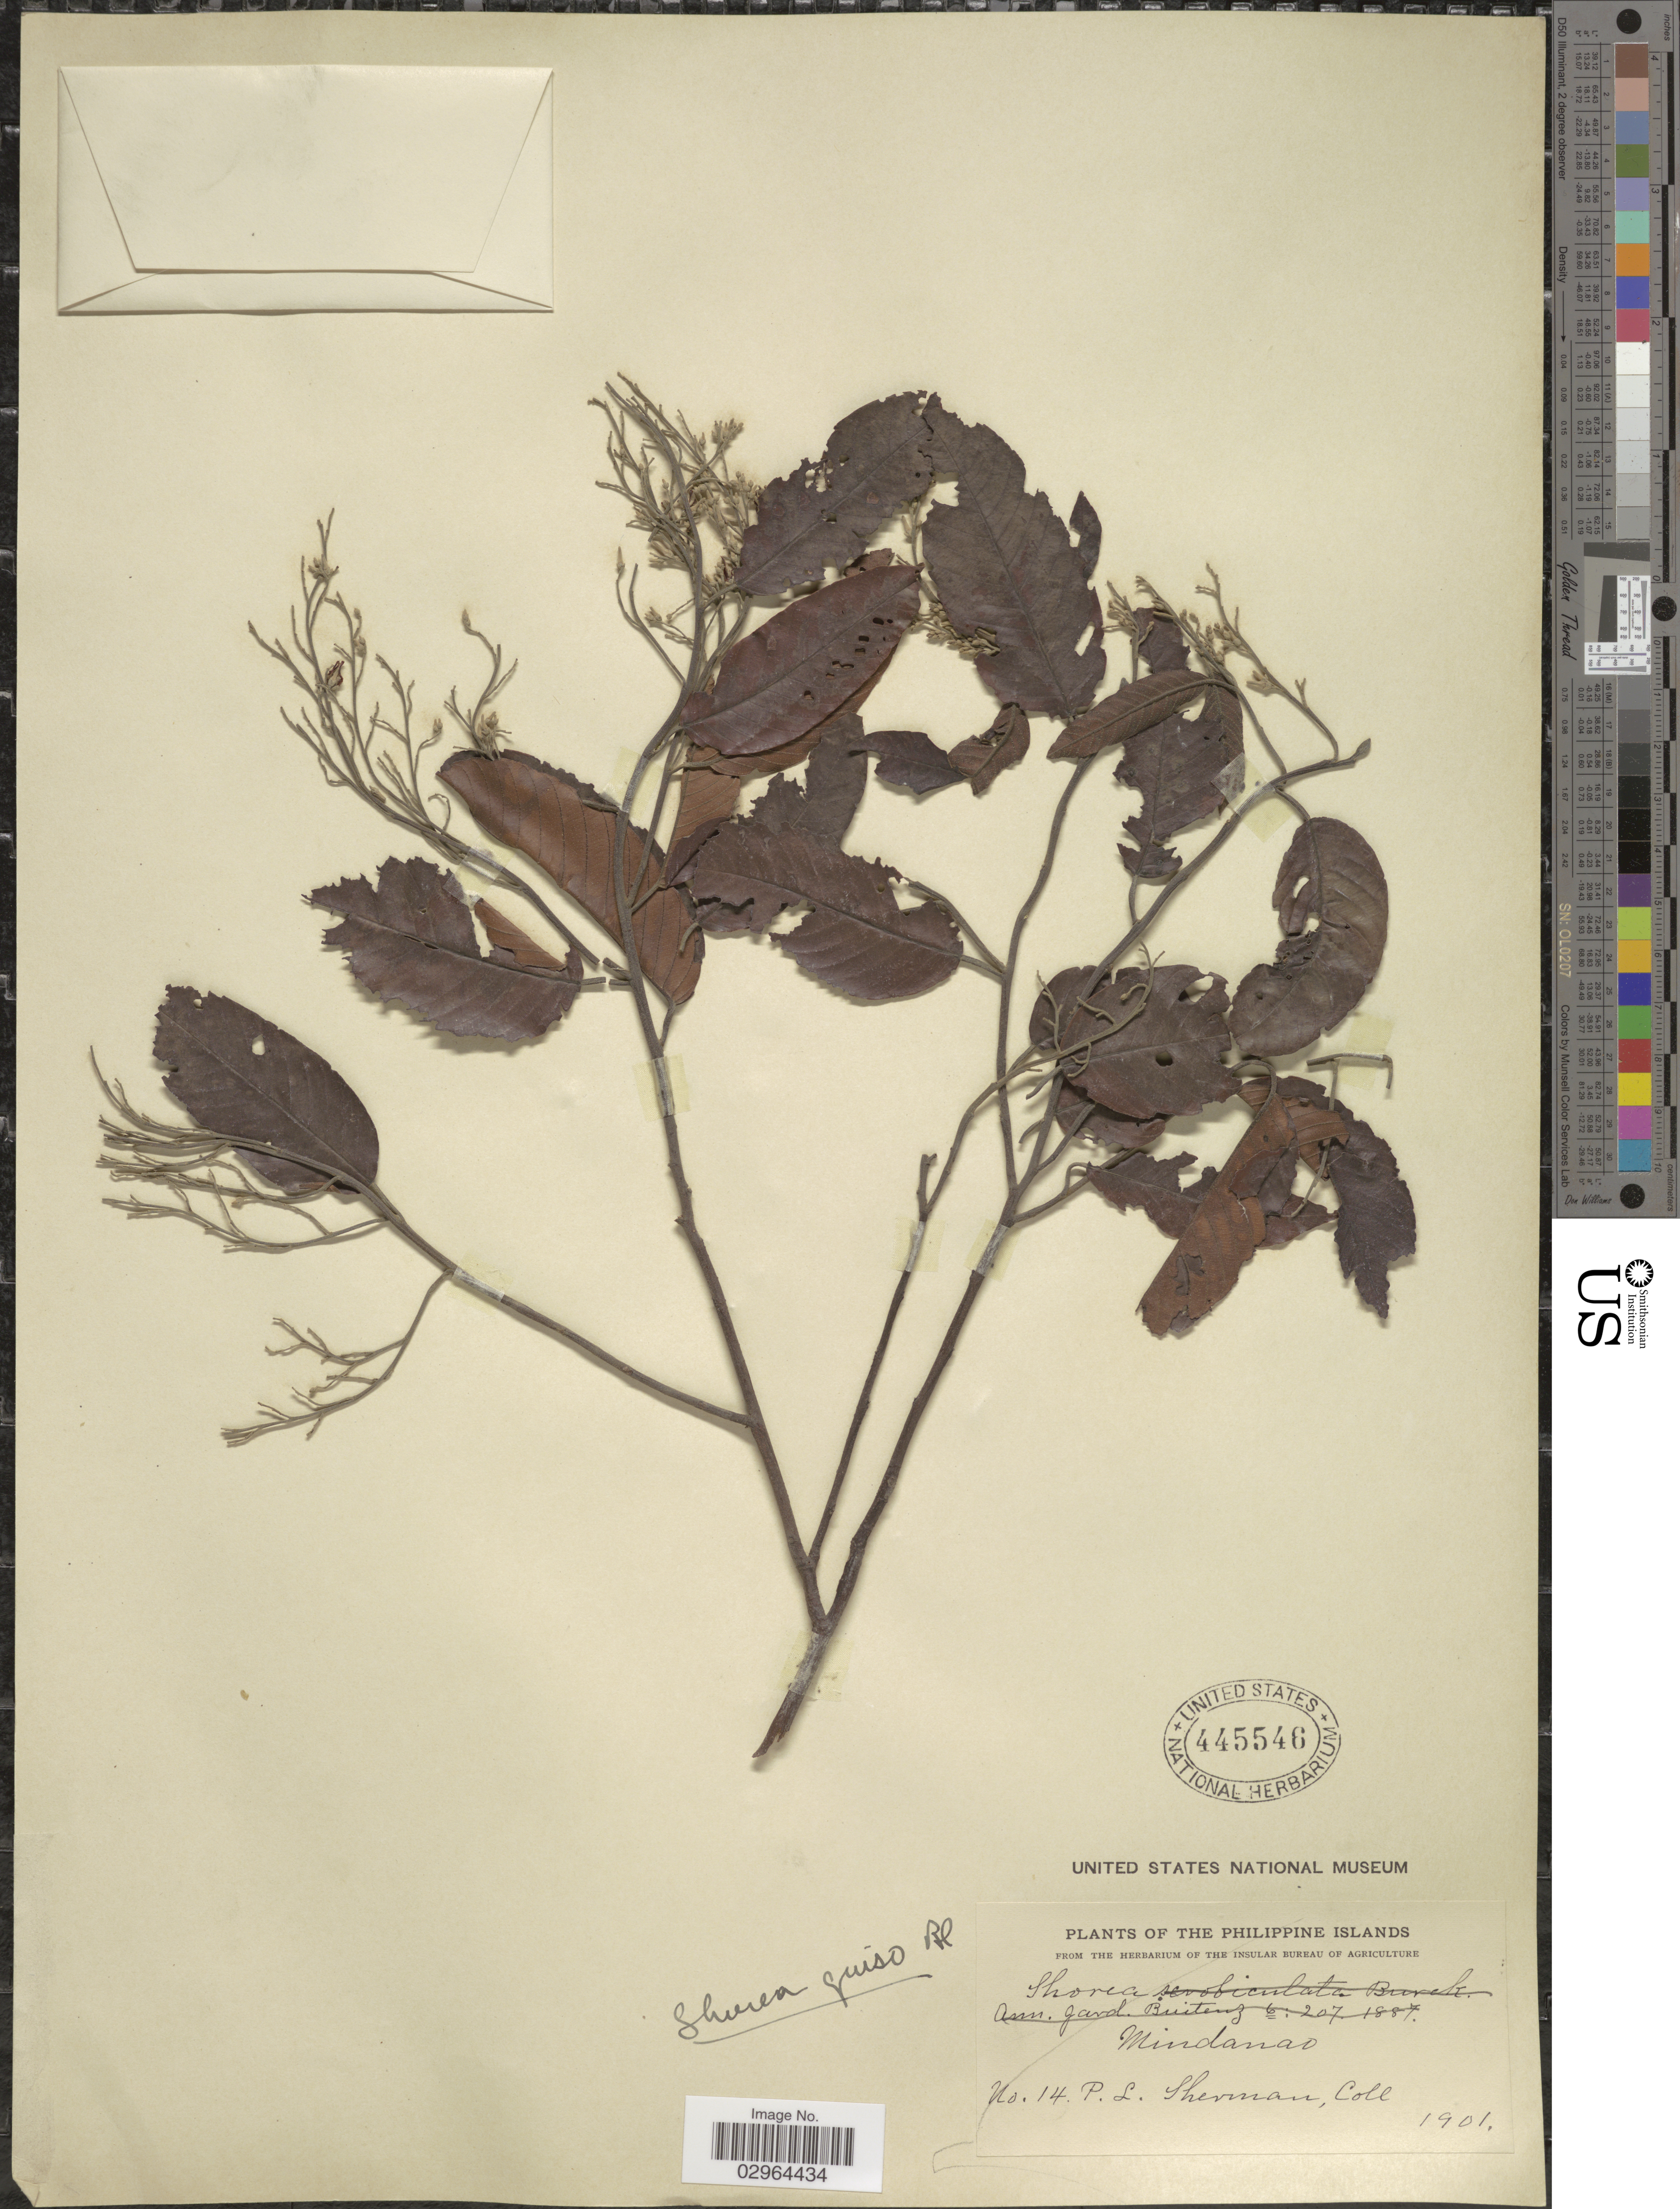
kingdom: Plantae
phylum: Tracheophyta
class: Magnoliopsida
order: Malvales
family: Dipterocarpaceae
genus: Shorea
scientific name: Shorea guiso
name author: (Blanco) Blume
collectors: P. Sherman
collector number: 14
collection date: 1901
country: Philippines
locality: Mindanao.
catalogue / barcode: US 445546